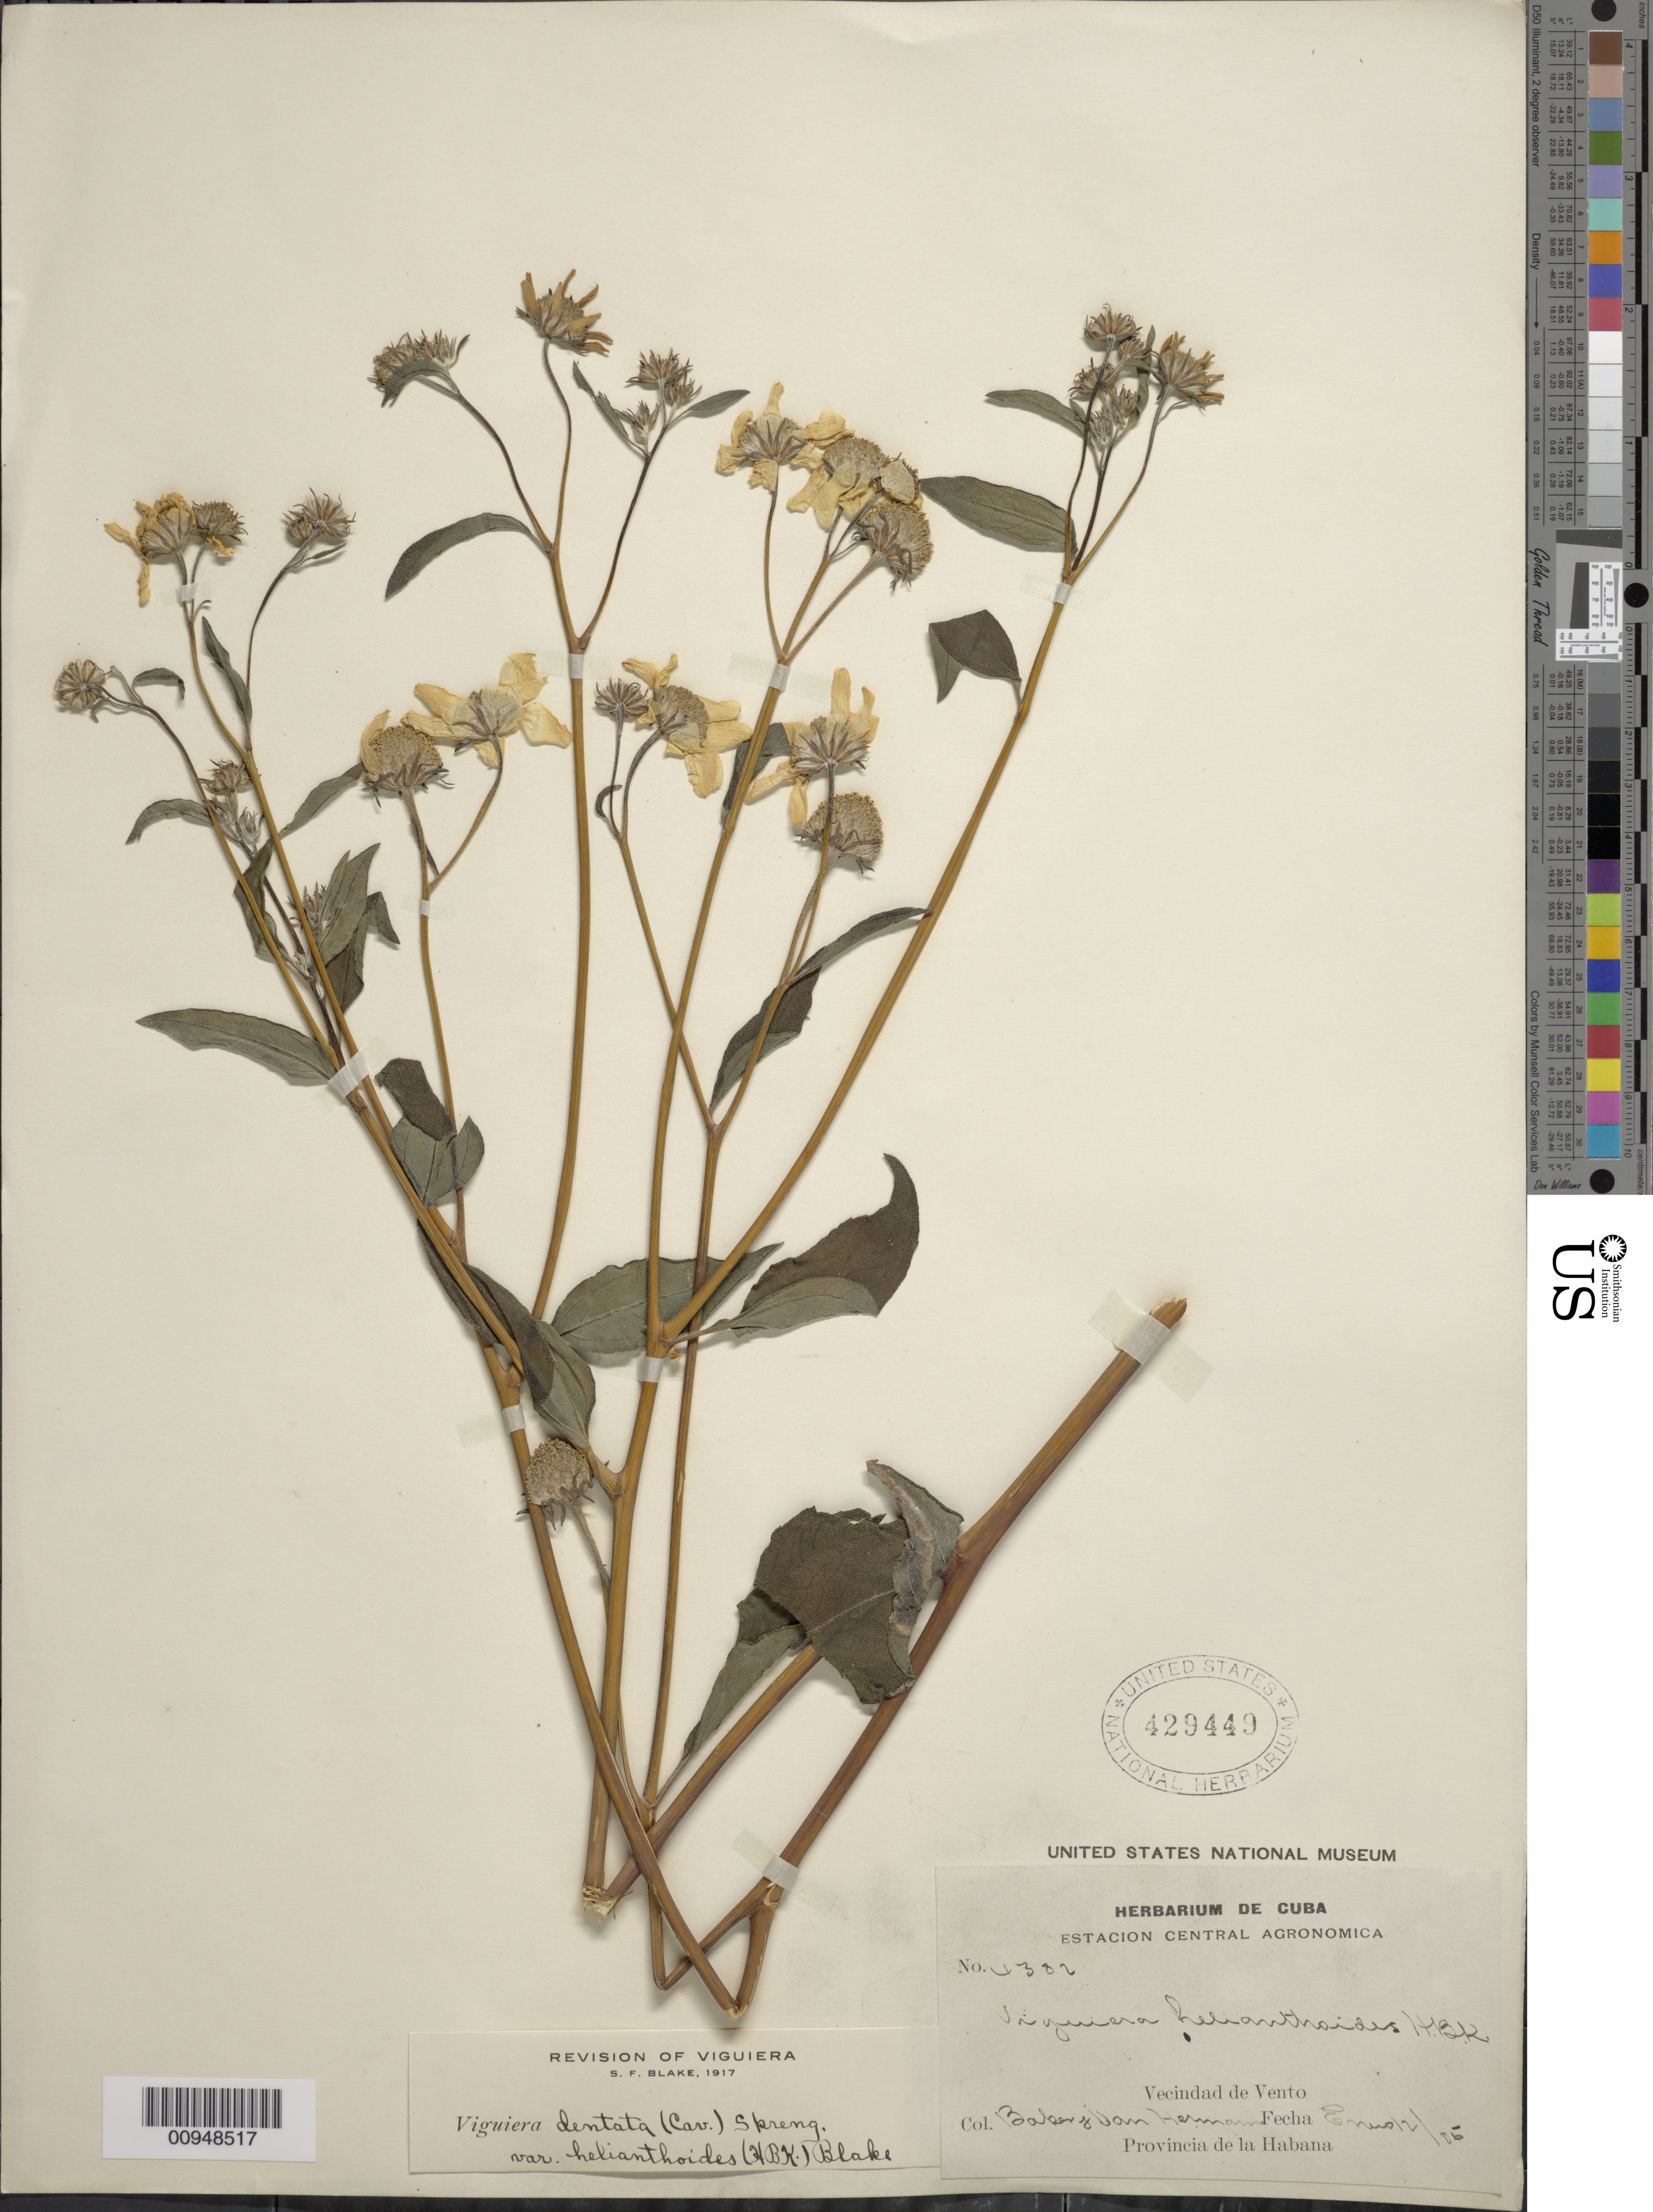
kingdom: Plantae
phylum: Tracheophyta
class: Magnoliopsida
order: Asterales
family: Asteraceae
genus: Viguiera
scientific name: Viguiera dentata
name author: (Cav.) Spreng.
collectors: C. F. Baker & H. A. Van Hermann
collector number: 4382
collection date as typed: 12 Jan 1905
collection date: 1905-01-12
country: Cuba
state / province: La Habana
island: Cuba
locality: Vecinidad de Vento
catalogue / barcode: US 429449